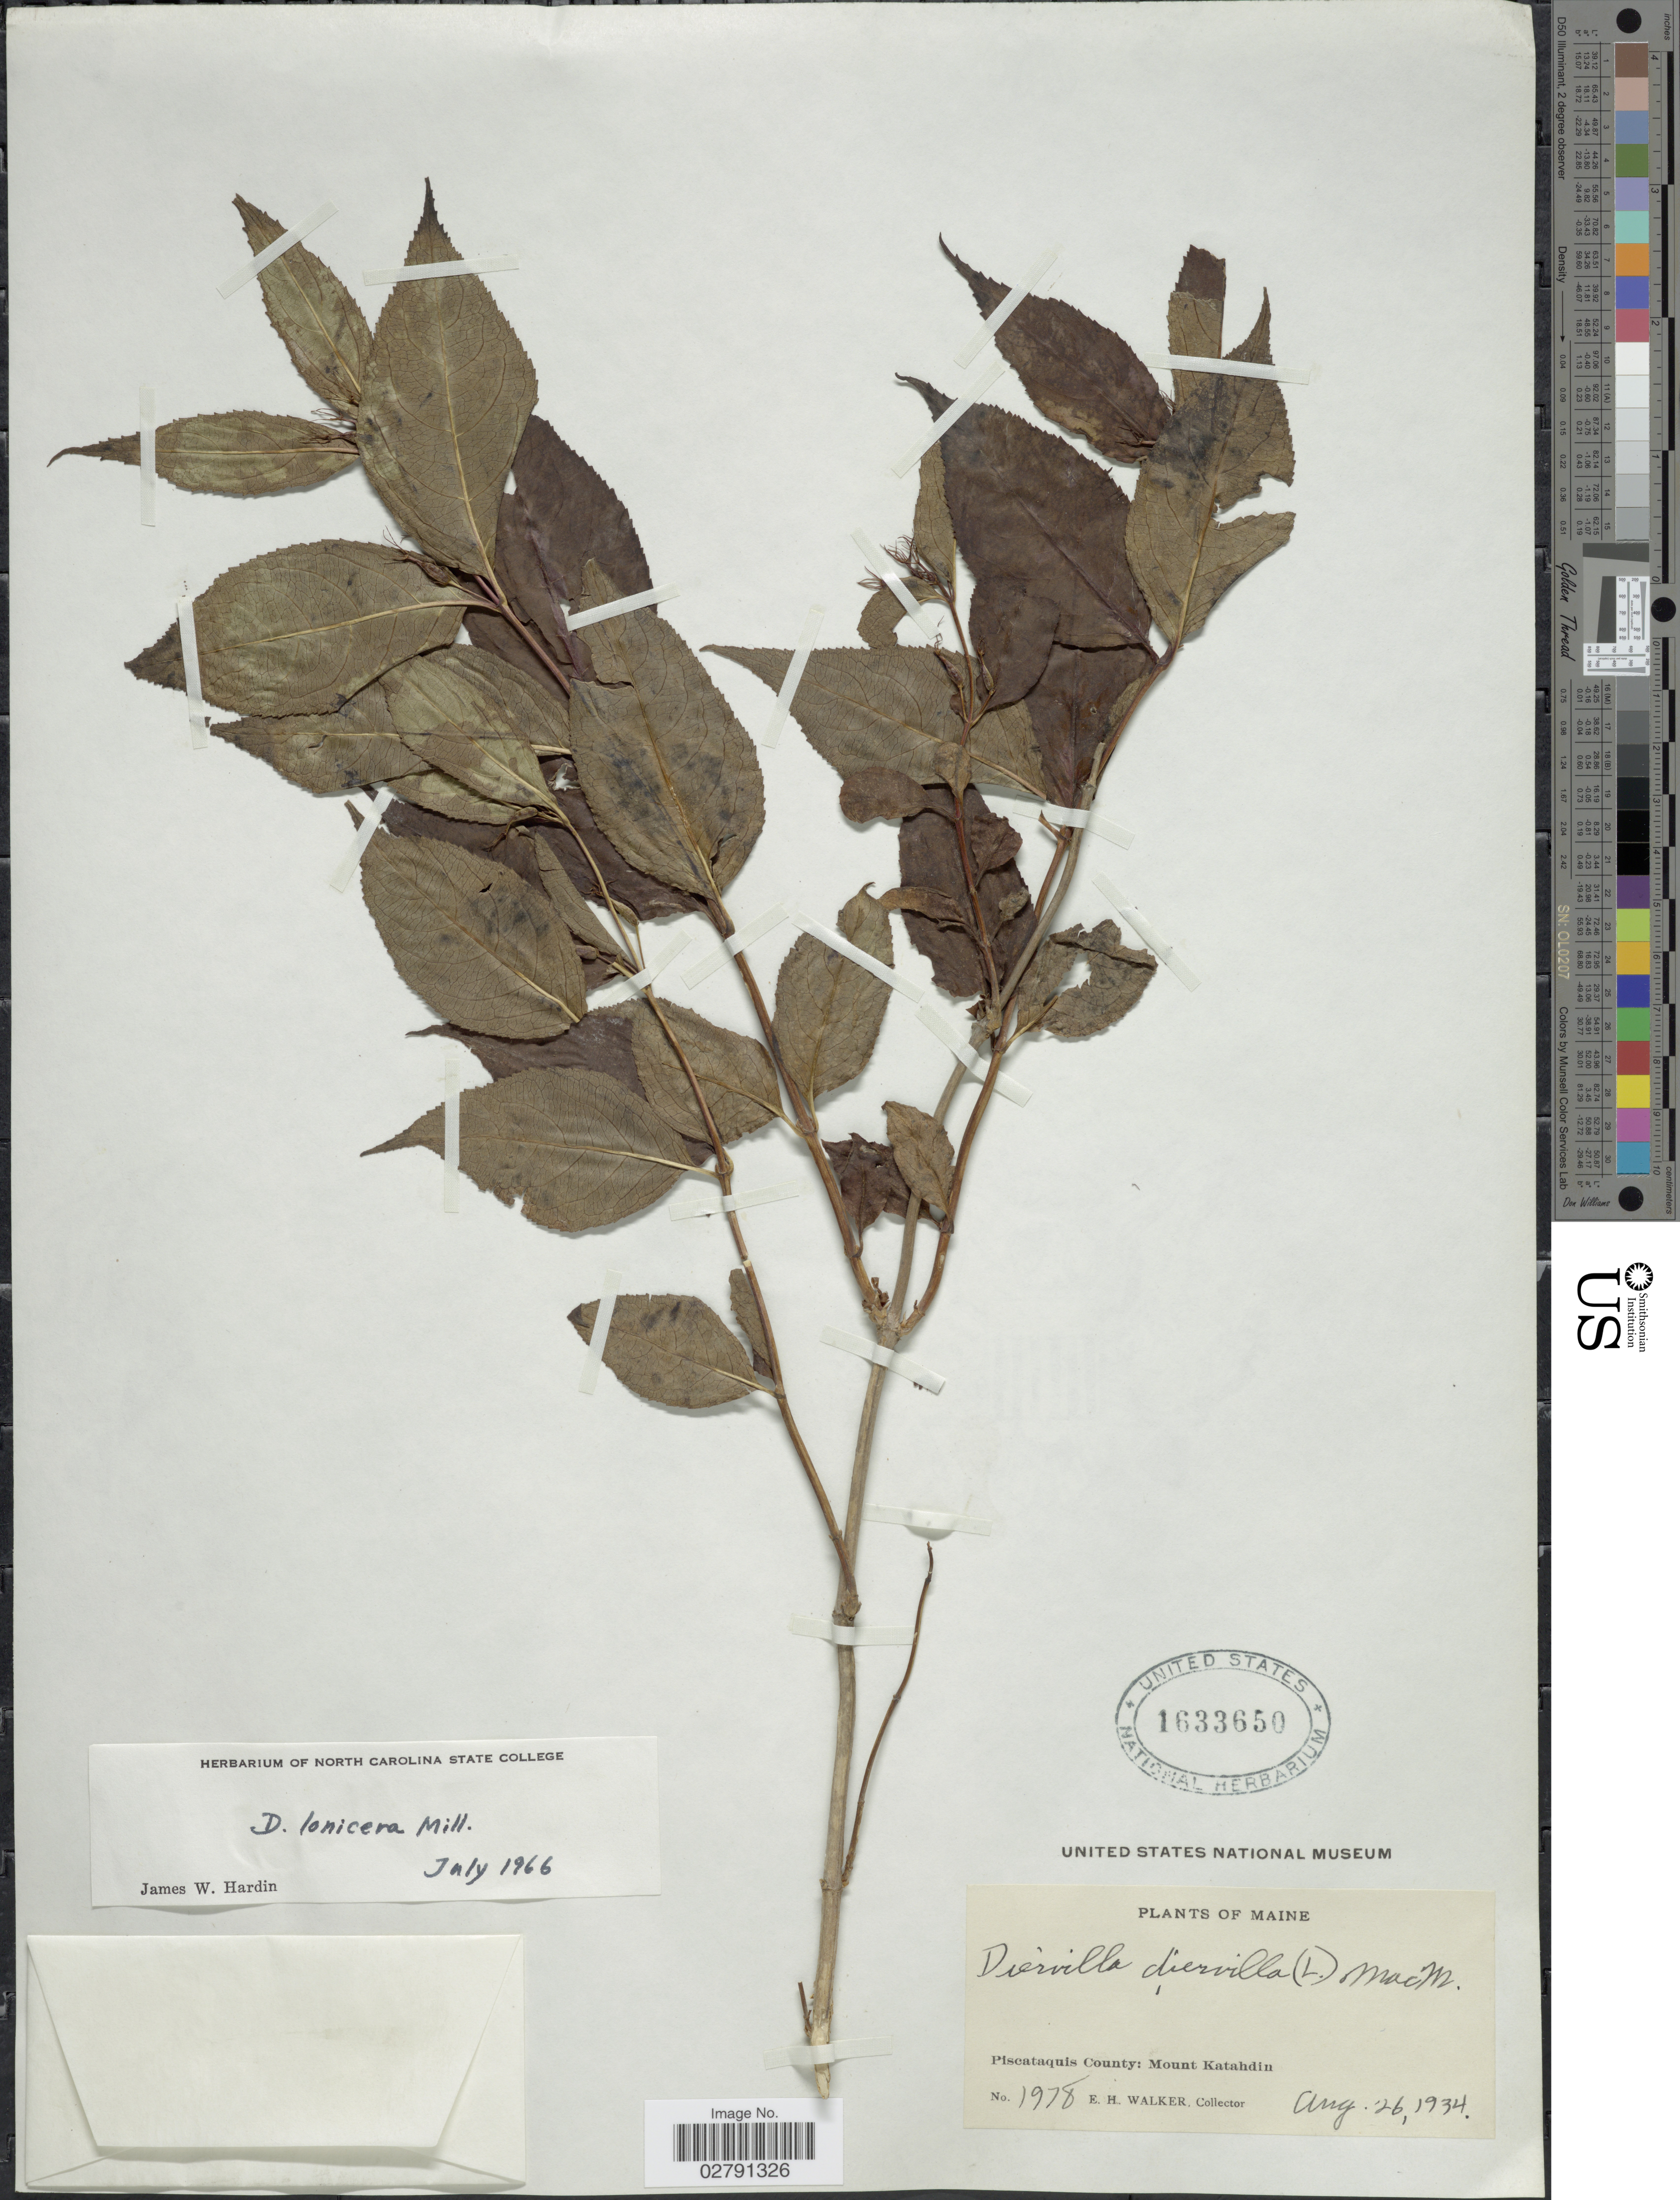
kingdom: Plantae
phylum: Tracheophyta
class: Magnoliopsida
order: Dipsacales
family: Caprifoliaceae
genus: Diervilla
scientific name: Diervilla lonicera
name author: Mill.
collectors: E. H. Walker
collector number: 1978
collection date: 1934-08-26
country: United States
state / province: Maine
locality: Piscataquis County: Mount Katahdin.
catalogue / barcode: US 1633650